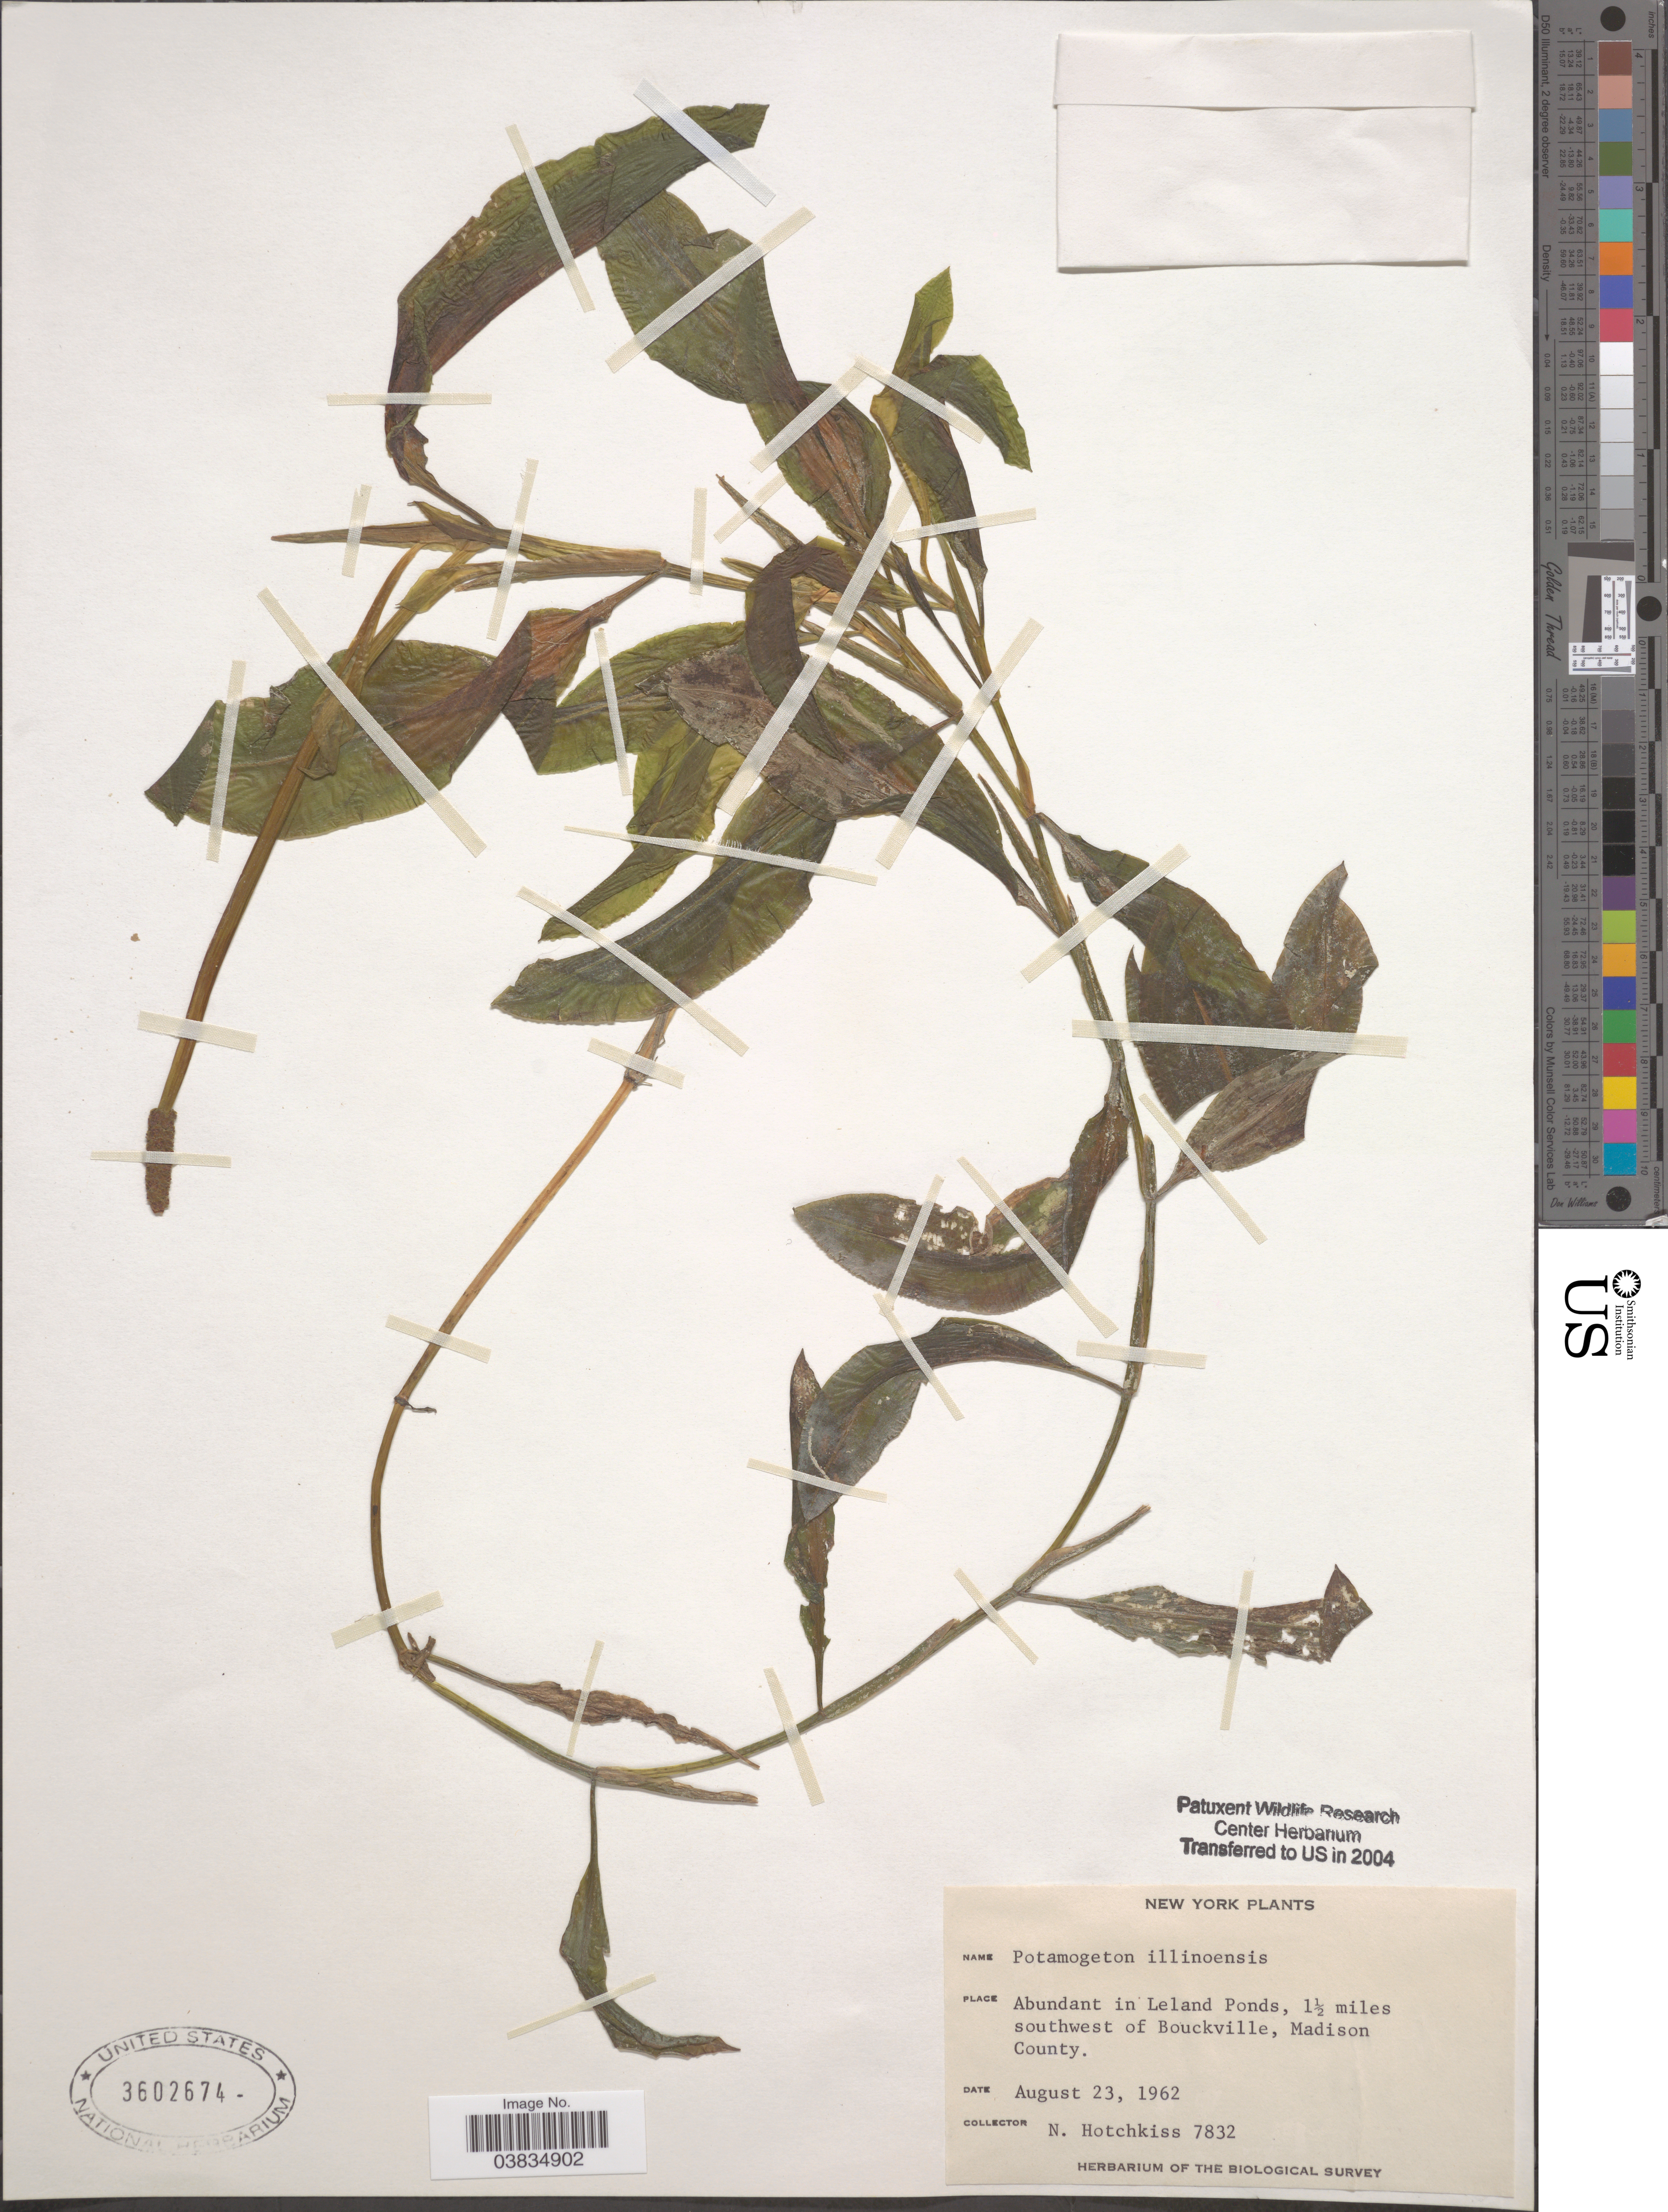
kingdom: Plantae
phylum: Tracheophyta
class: Liliopsida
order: Alismatales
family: Potamogetonaceae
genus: Potamogeton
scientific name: Potamogeton illinoensis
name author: Morong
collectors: N. Hotchkiss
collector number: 7832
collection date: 1962-08-23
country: United States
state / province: New York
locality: In Leland Ponds, 1½ miles southwest of Bouckville, Madison County.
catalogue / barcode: US 3602674